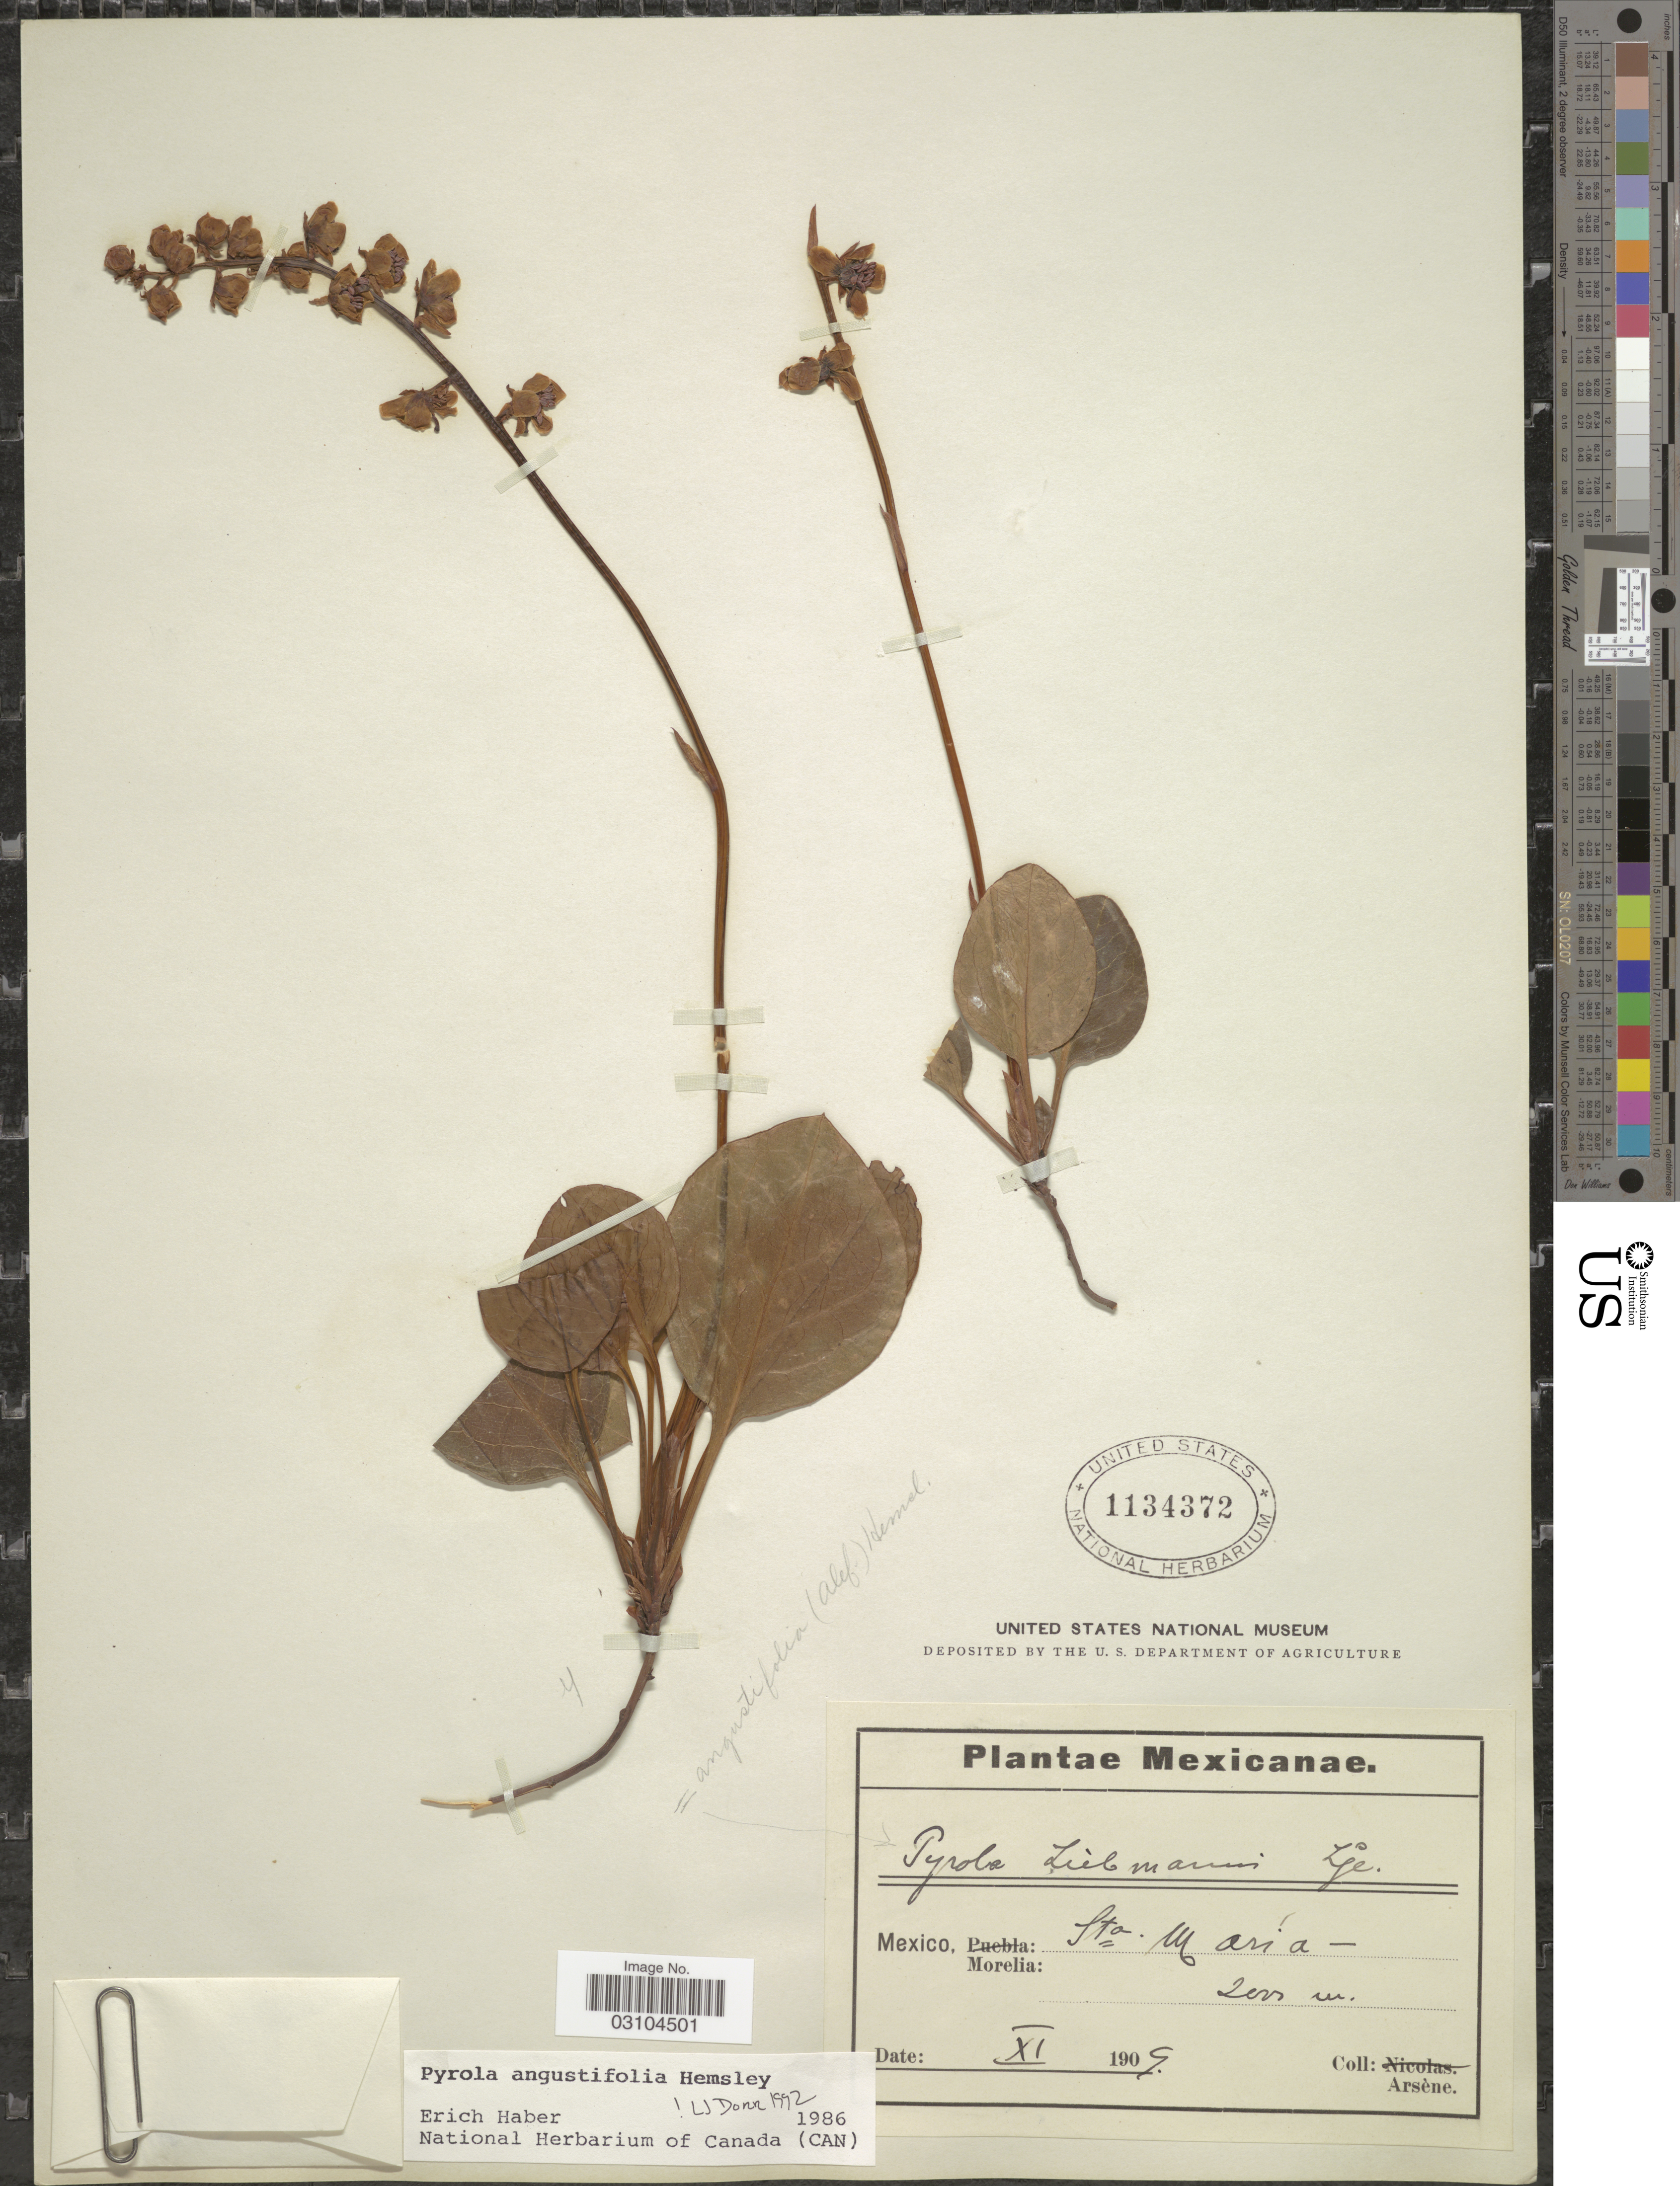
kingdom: Plantae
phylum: Tracheophyta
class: Magnoliopsida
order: Ericales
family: Ericaceae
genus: Pyrola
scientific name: Pyrola angustifolia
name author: (Alef.) Hemsl.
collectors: -- Arsène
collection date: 1909-11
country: Mexico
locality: Morelia: Sta. María.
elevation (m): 2000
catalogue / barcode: US 1134372